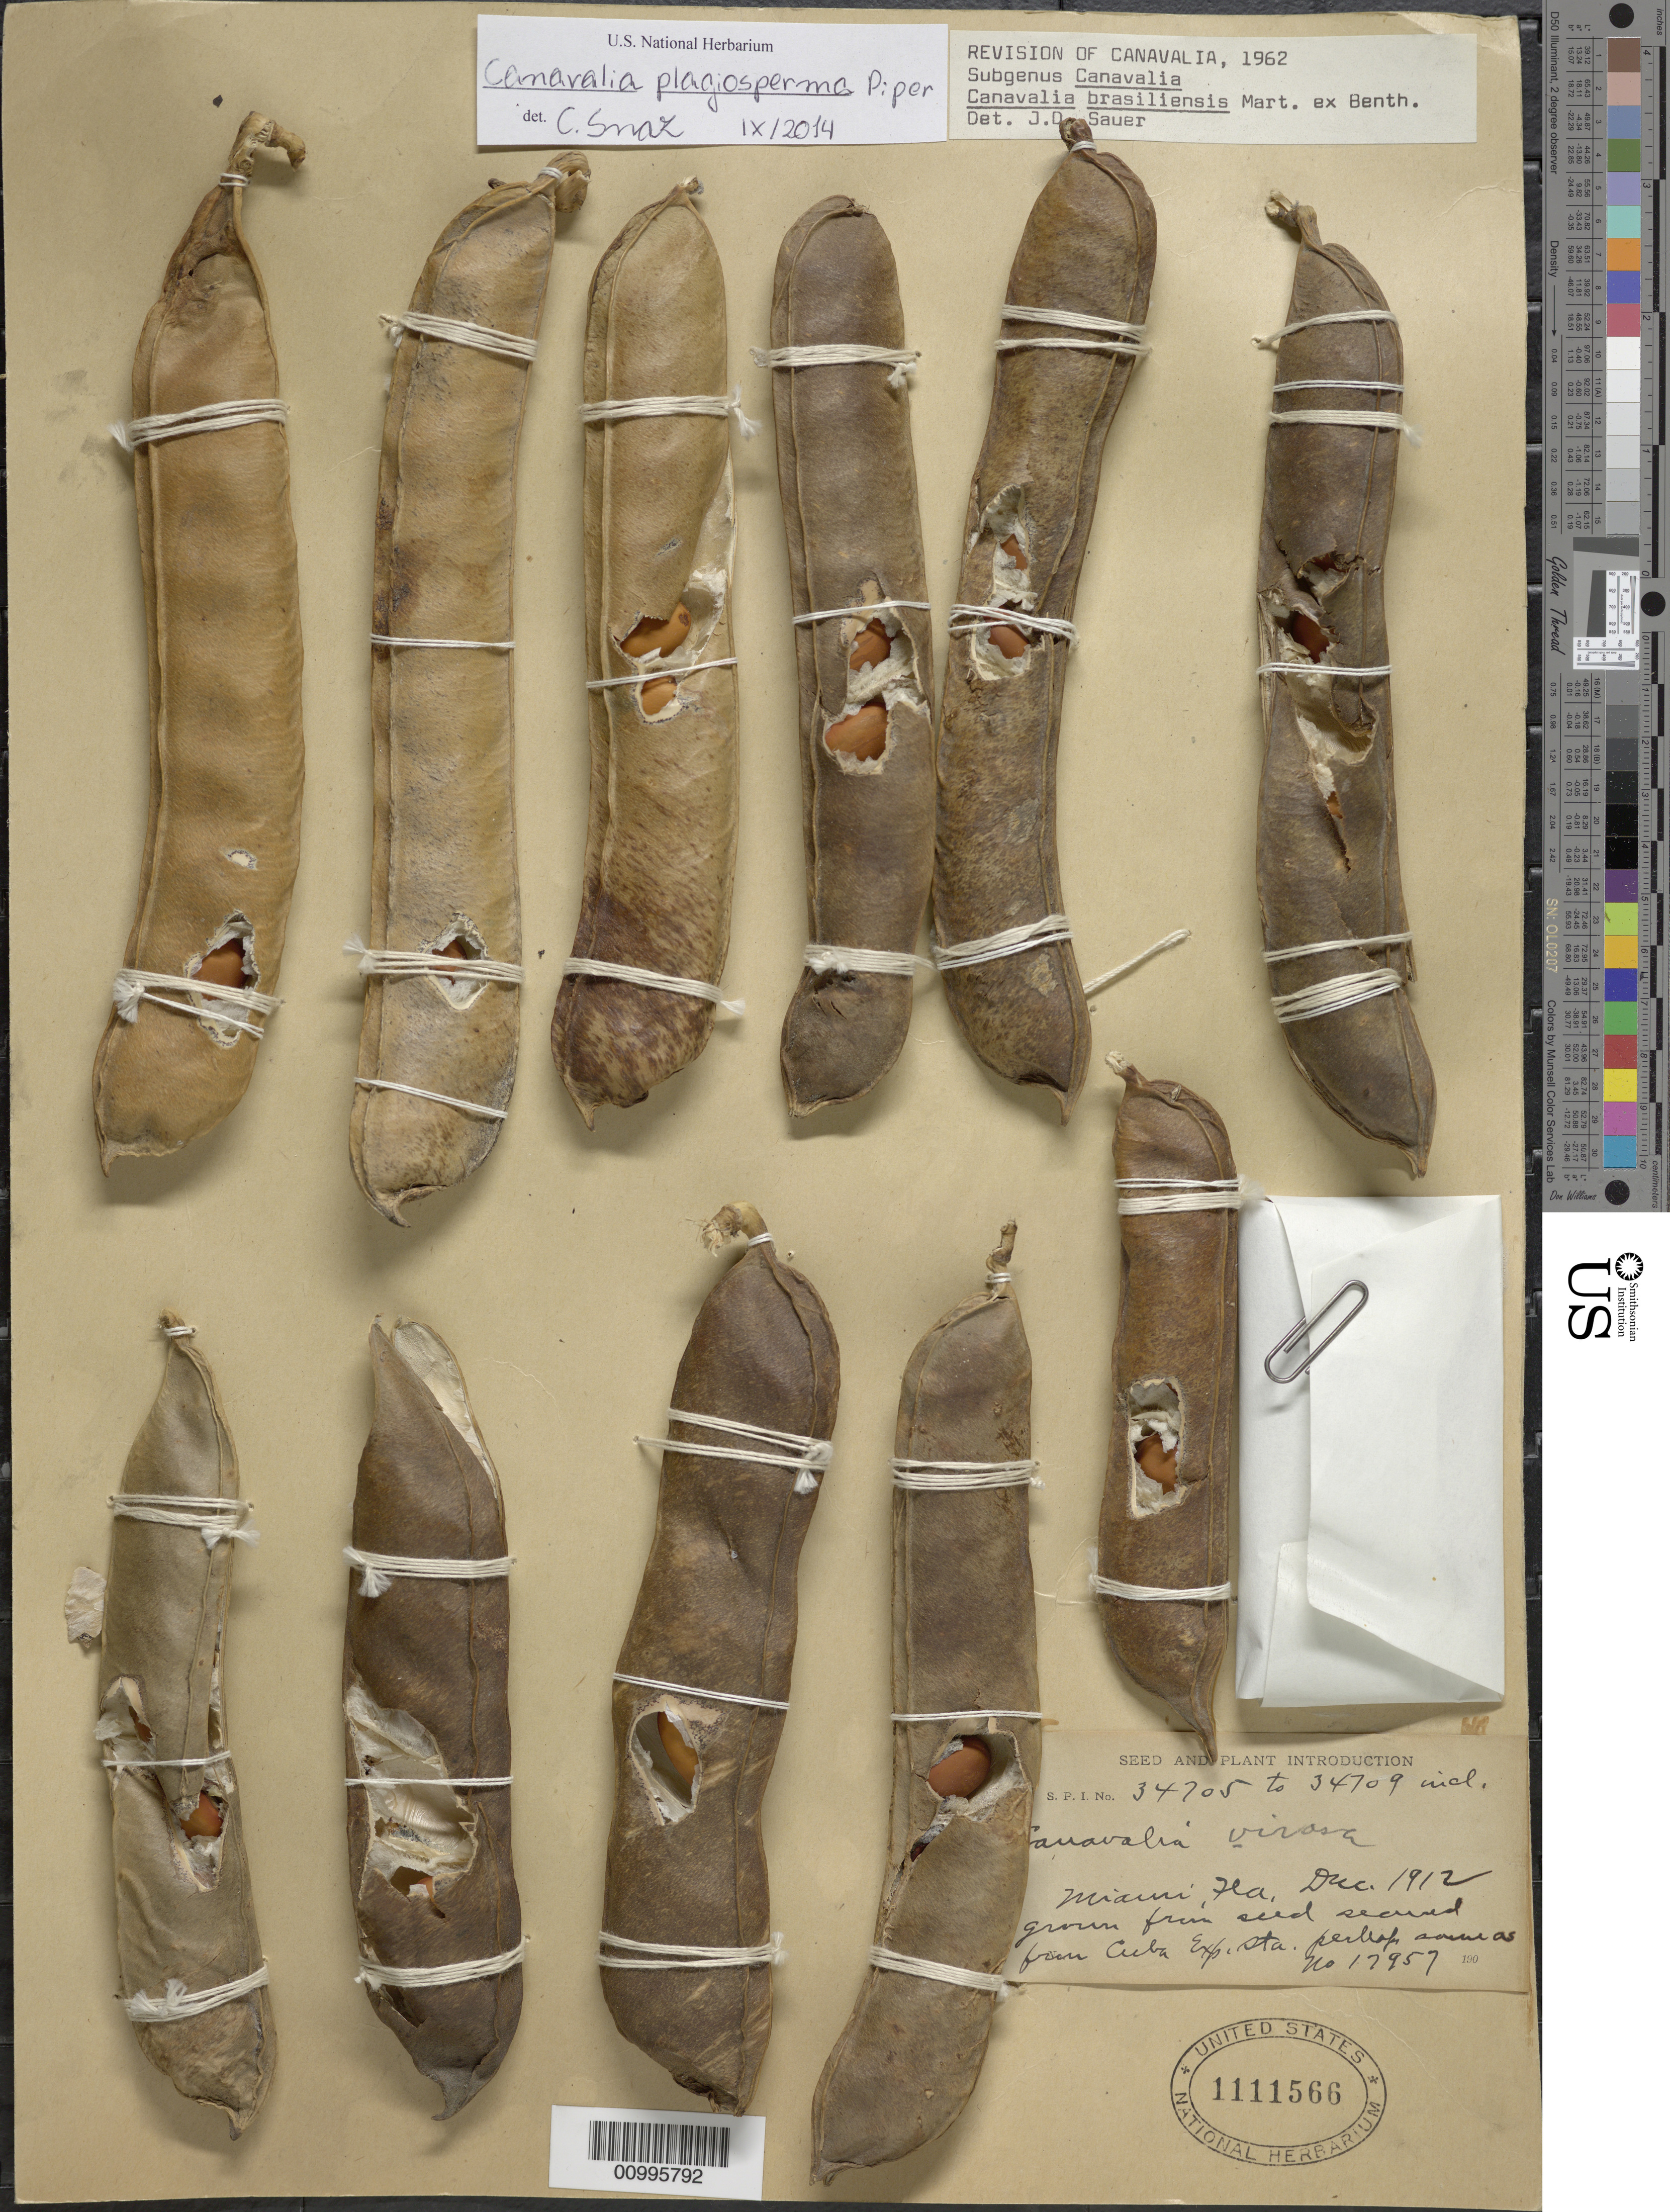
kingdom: Plantae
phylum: Tracheophyta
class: Magnoliopsida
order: Fabales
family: Fabaceae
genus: Canavalia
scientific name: Canavalia plagiosperma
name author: Piper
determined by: Snak, C.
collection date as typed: Dec 1912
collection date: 1912-12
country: Cuba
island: Cuba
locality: Cuba Experiment Station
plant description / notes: From label: "S.P.I. No. 34705 to 34709 incl. Miami, Fla. Dec 1912. Grown from seed secured from Cuba Exp. Sta., perhaps same as No. 17957."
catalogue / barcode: US 1111566